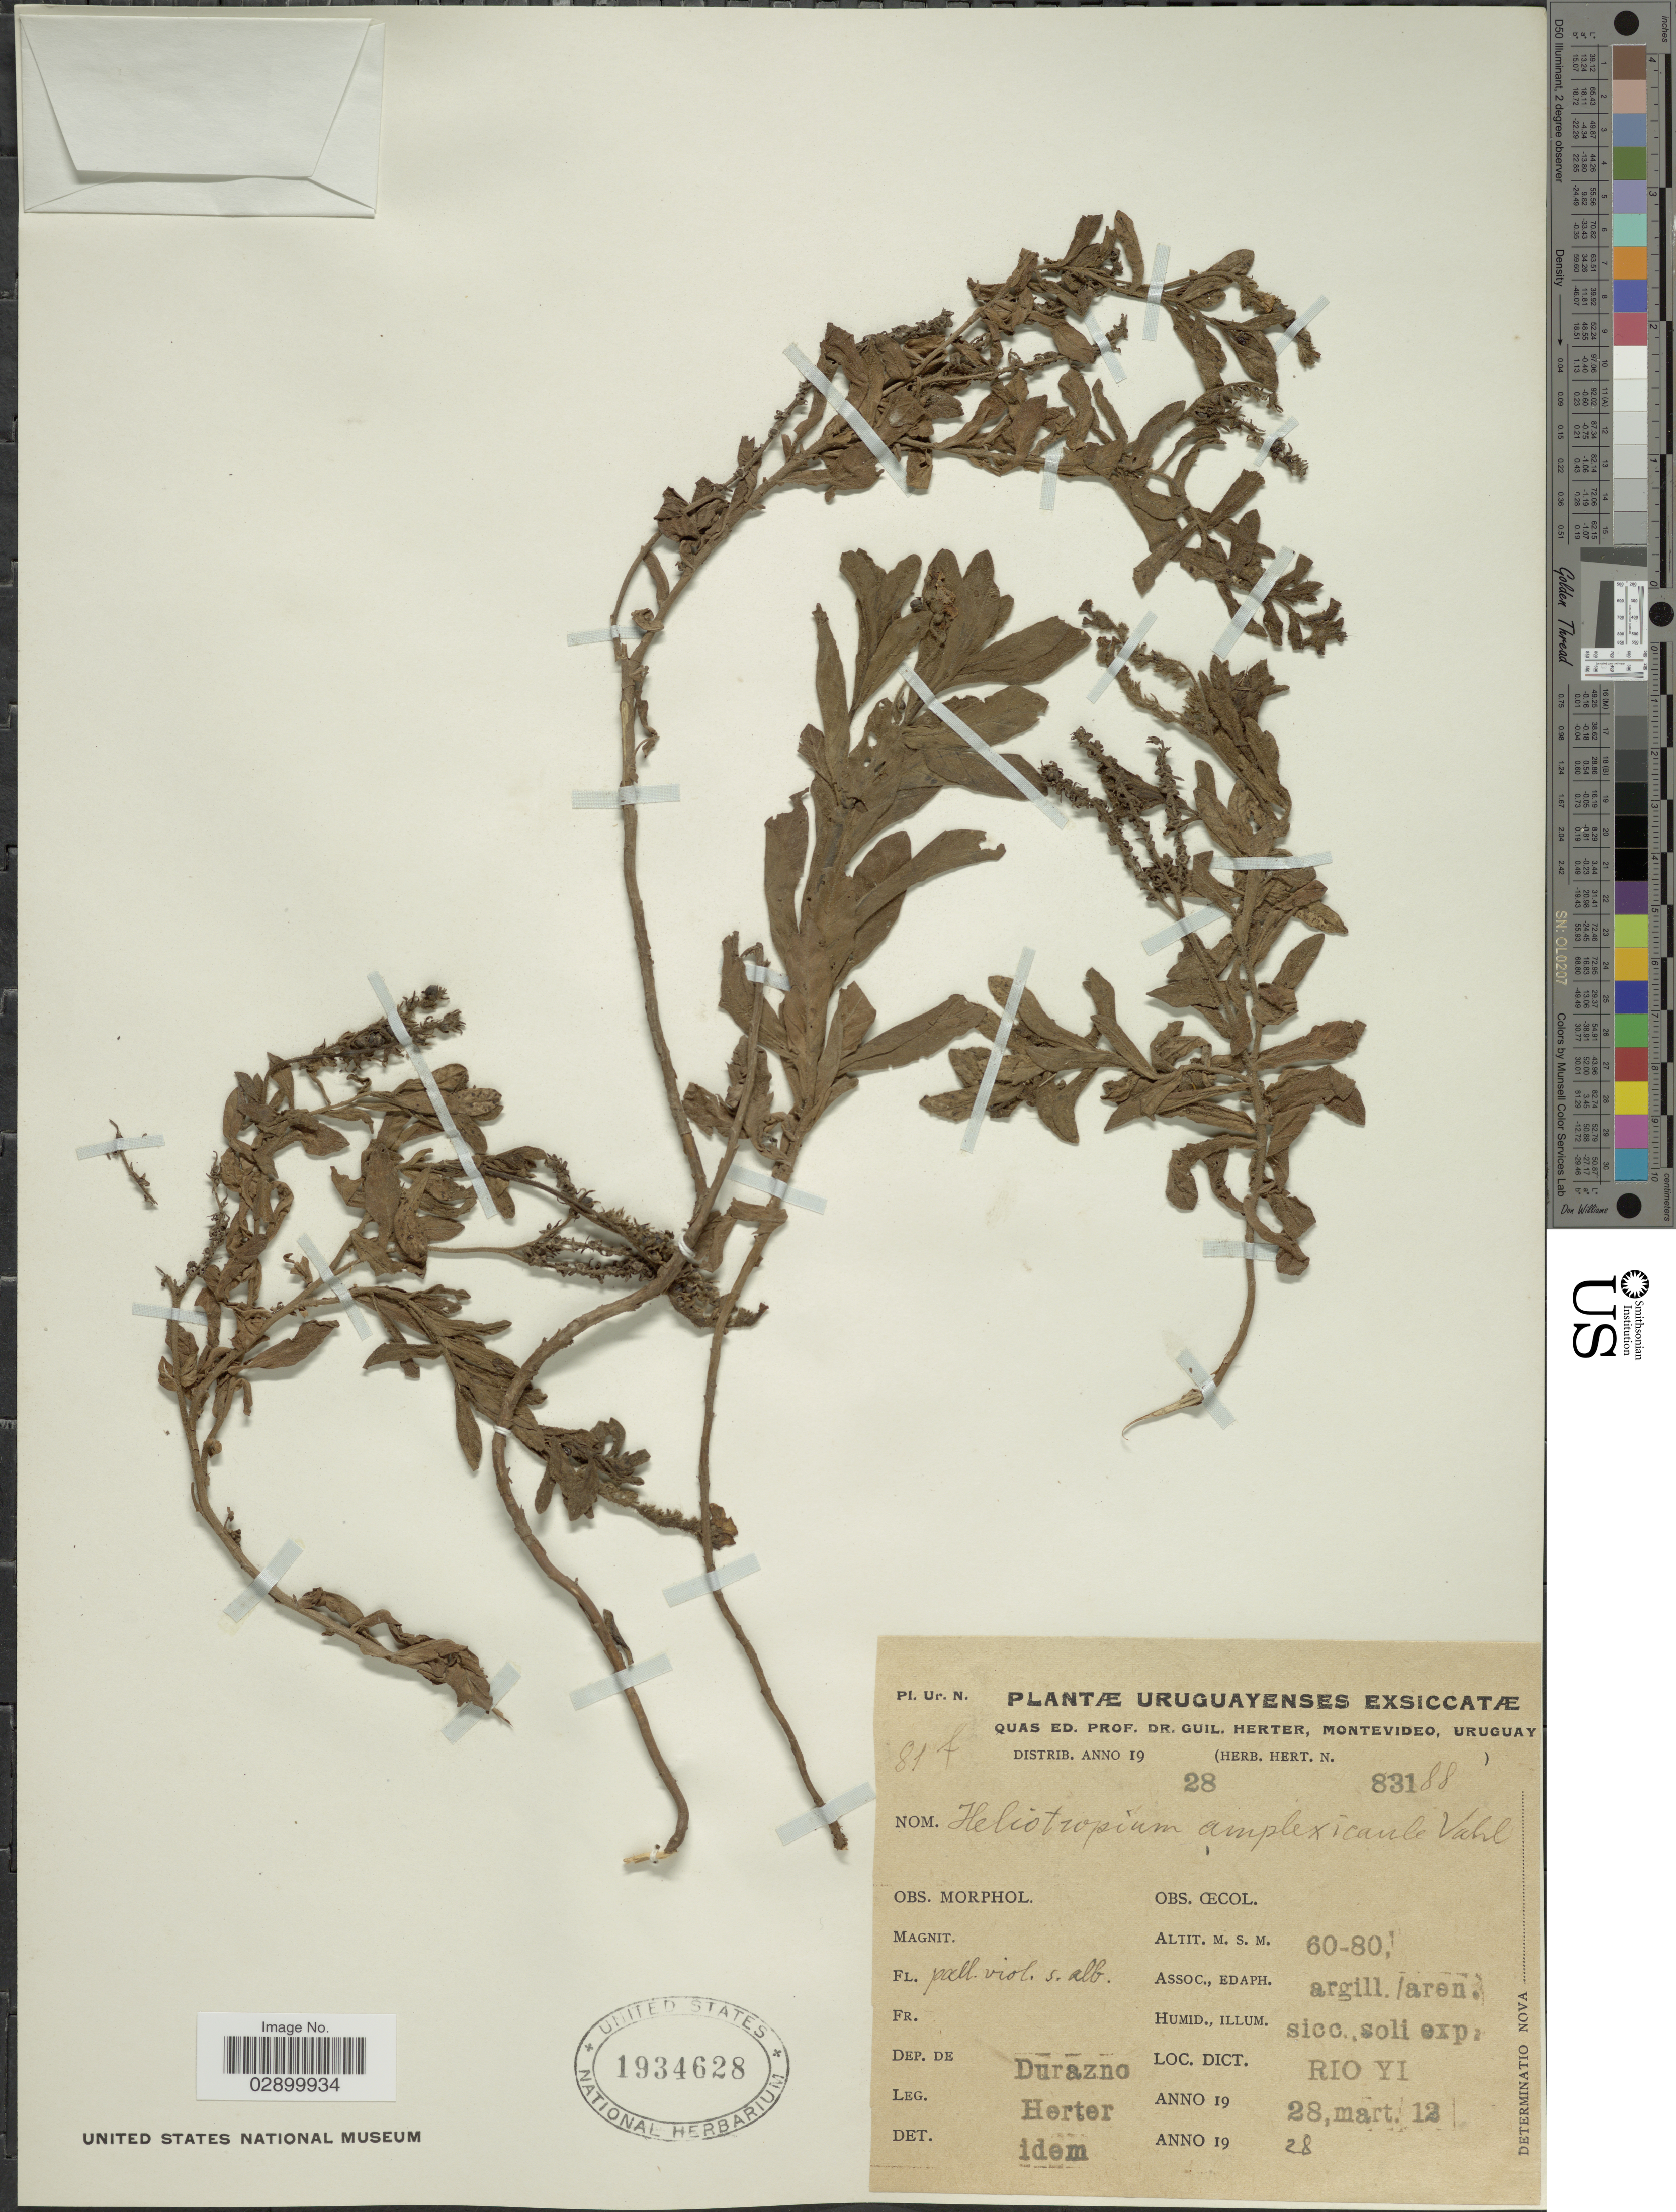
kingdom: Plantae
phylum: Tracheophyta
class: Magnoliopsida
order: Boraginales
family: Heliotropiaceae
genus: Heliotropium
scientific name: Heliotropium amplexicaule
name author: Vahl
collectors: G. Herter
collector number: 817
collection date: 1928-03-12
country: Uruguay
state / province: Durazno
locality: Dep. de Durazno. Rio Yi.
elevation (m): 60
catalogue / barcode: US 1934628